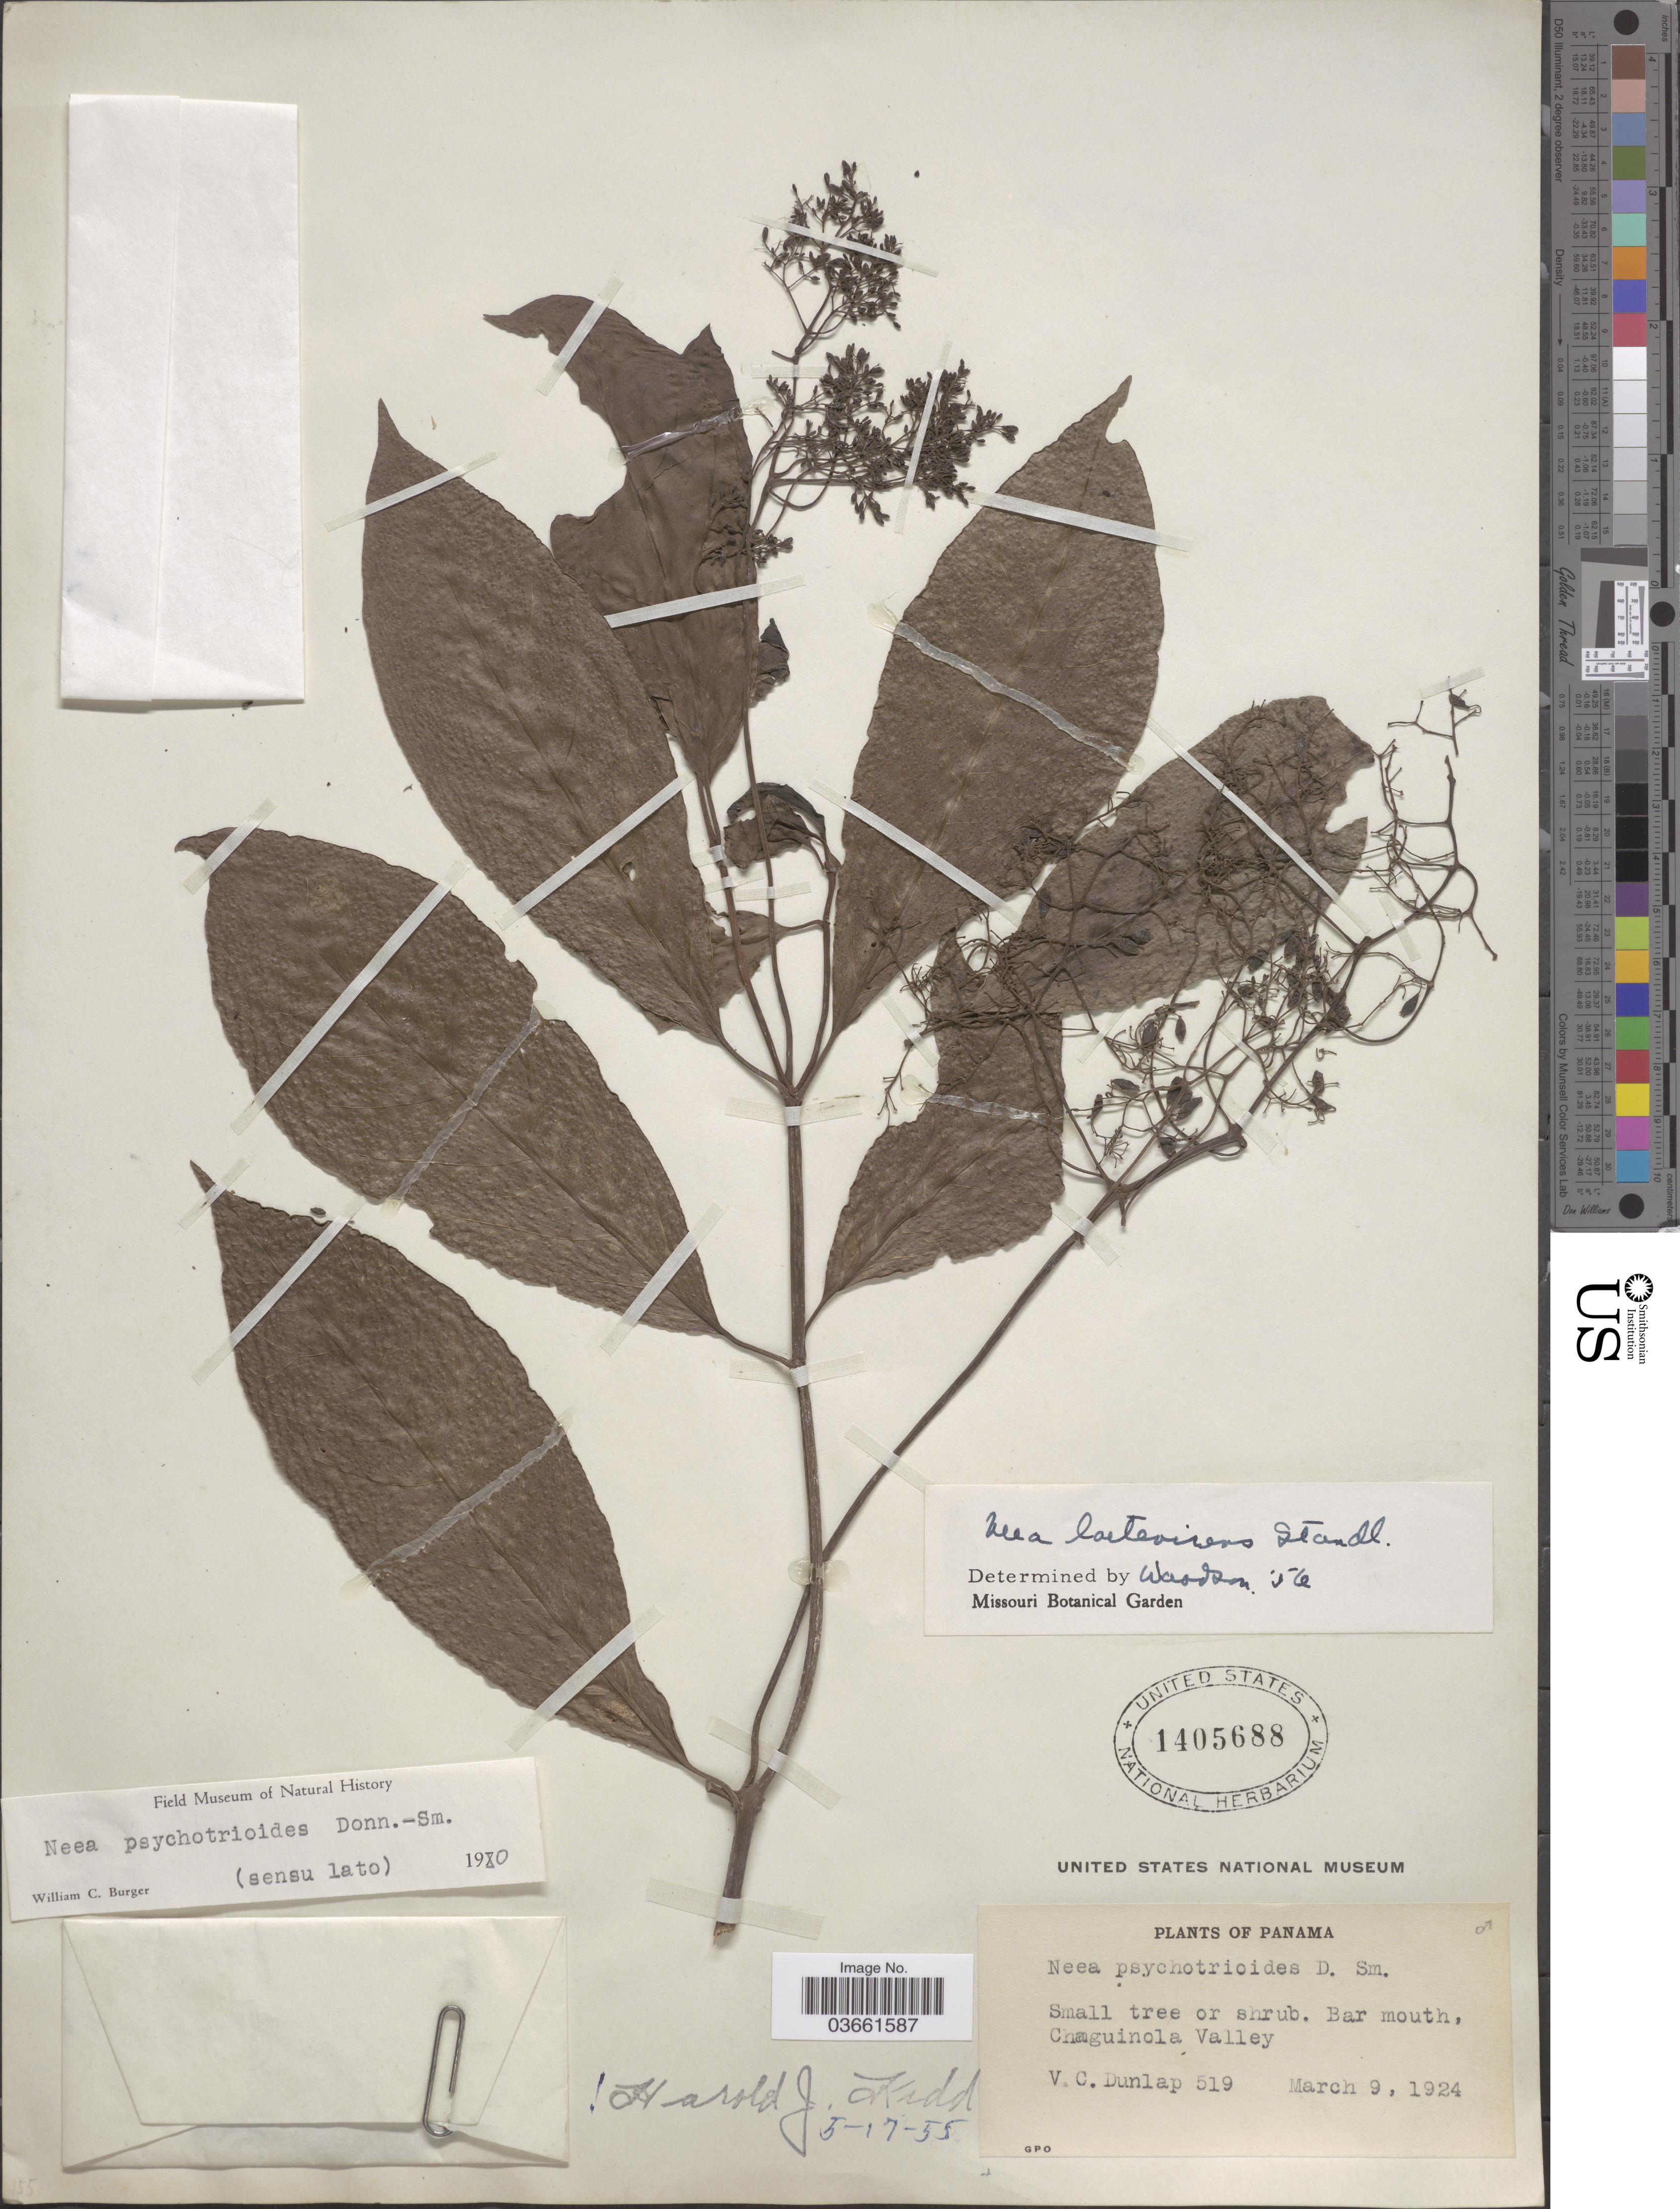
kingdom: Plantae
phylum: Tracheophyta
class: Magnoliopsida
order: Caryophyllales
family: Nyctaginaceae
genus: Neea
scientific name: Neea psychotrioides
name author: Donn. Sm.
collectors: V. C. Dunlap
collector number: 519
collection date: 1924-03-09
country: Panama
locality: Bar mouth, Chaguinola Valley.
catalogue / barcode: US 1405688